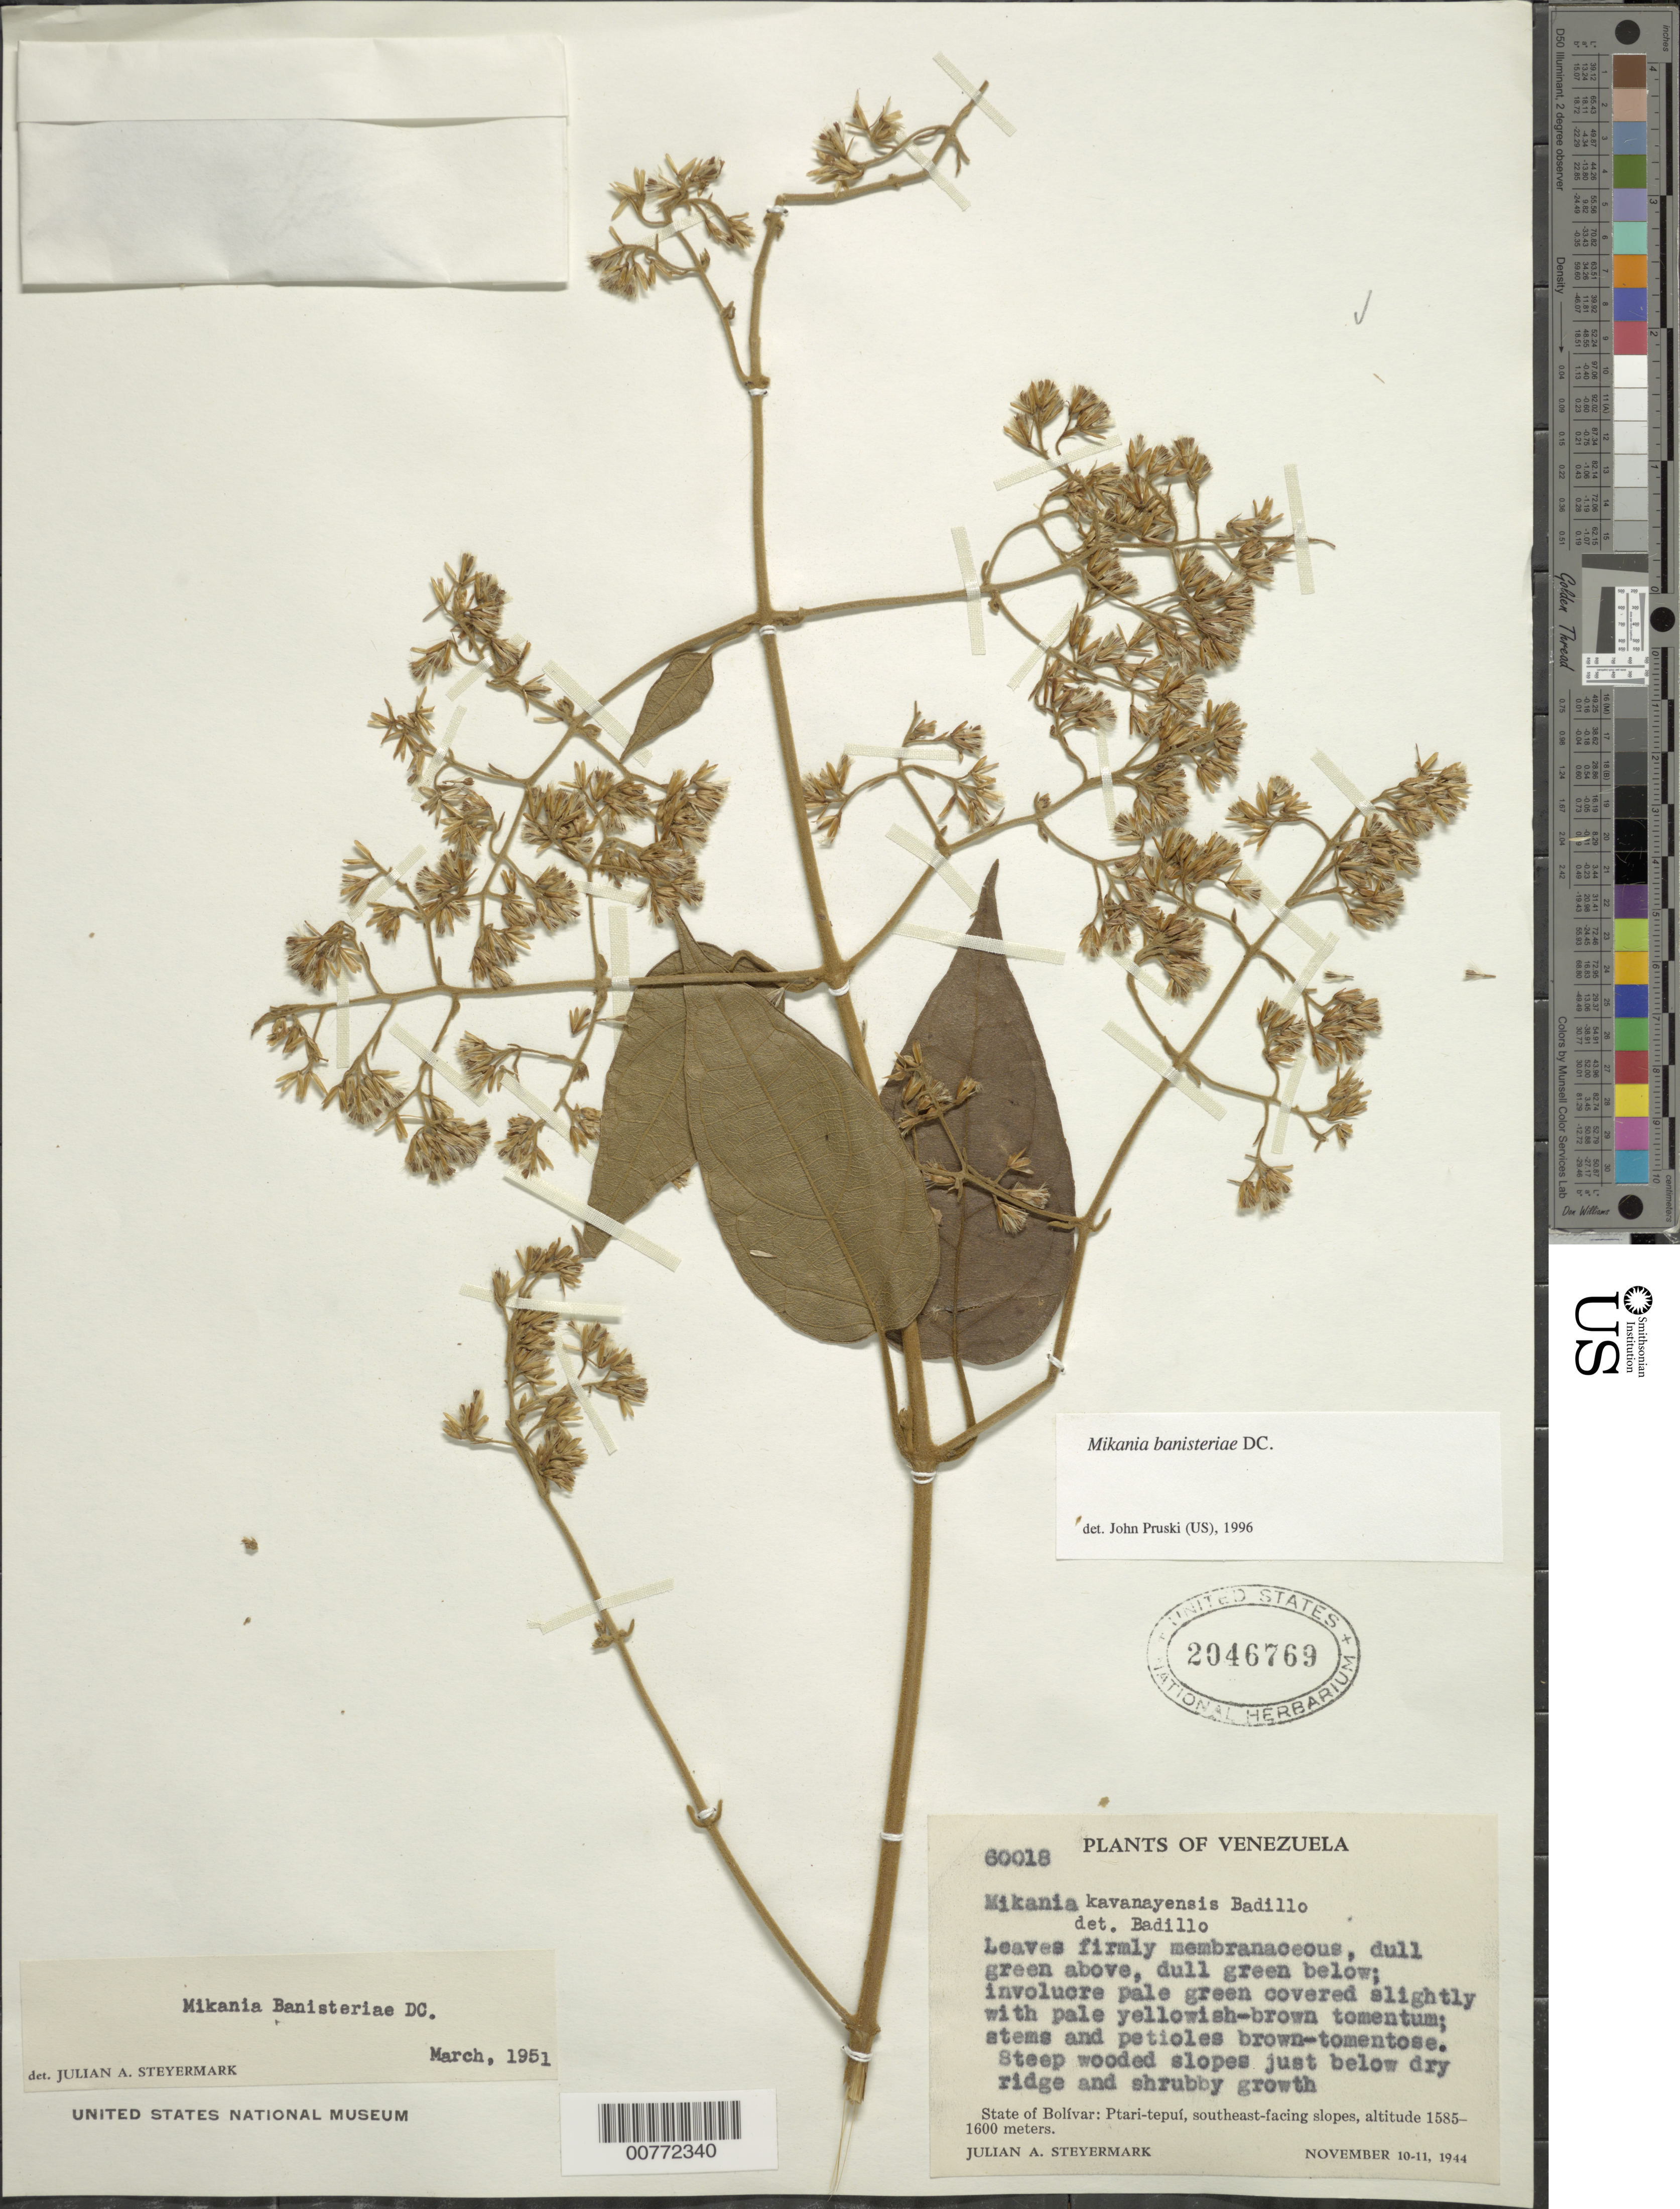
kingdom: Plantae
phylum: Tracheophyta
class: Magnoliopsida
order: Asterales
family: Asteraceae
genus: Mikania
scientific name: Mikania banisteriae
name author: DC.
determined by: Steyermark, Julian A., (VEN)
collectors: J. Steyermark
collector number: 60018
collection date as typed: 10-Nov-44 to 11-Nov-44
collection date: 1944-11-10/1944-11-11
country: Venezuela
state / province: Bolívar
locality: Ptari-tepuí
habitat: Steep wooded slopes below dry ridge and shrubby growth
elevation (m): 1585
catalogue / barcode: US 2046769